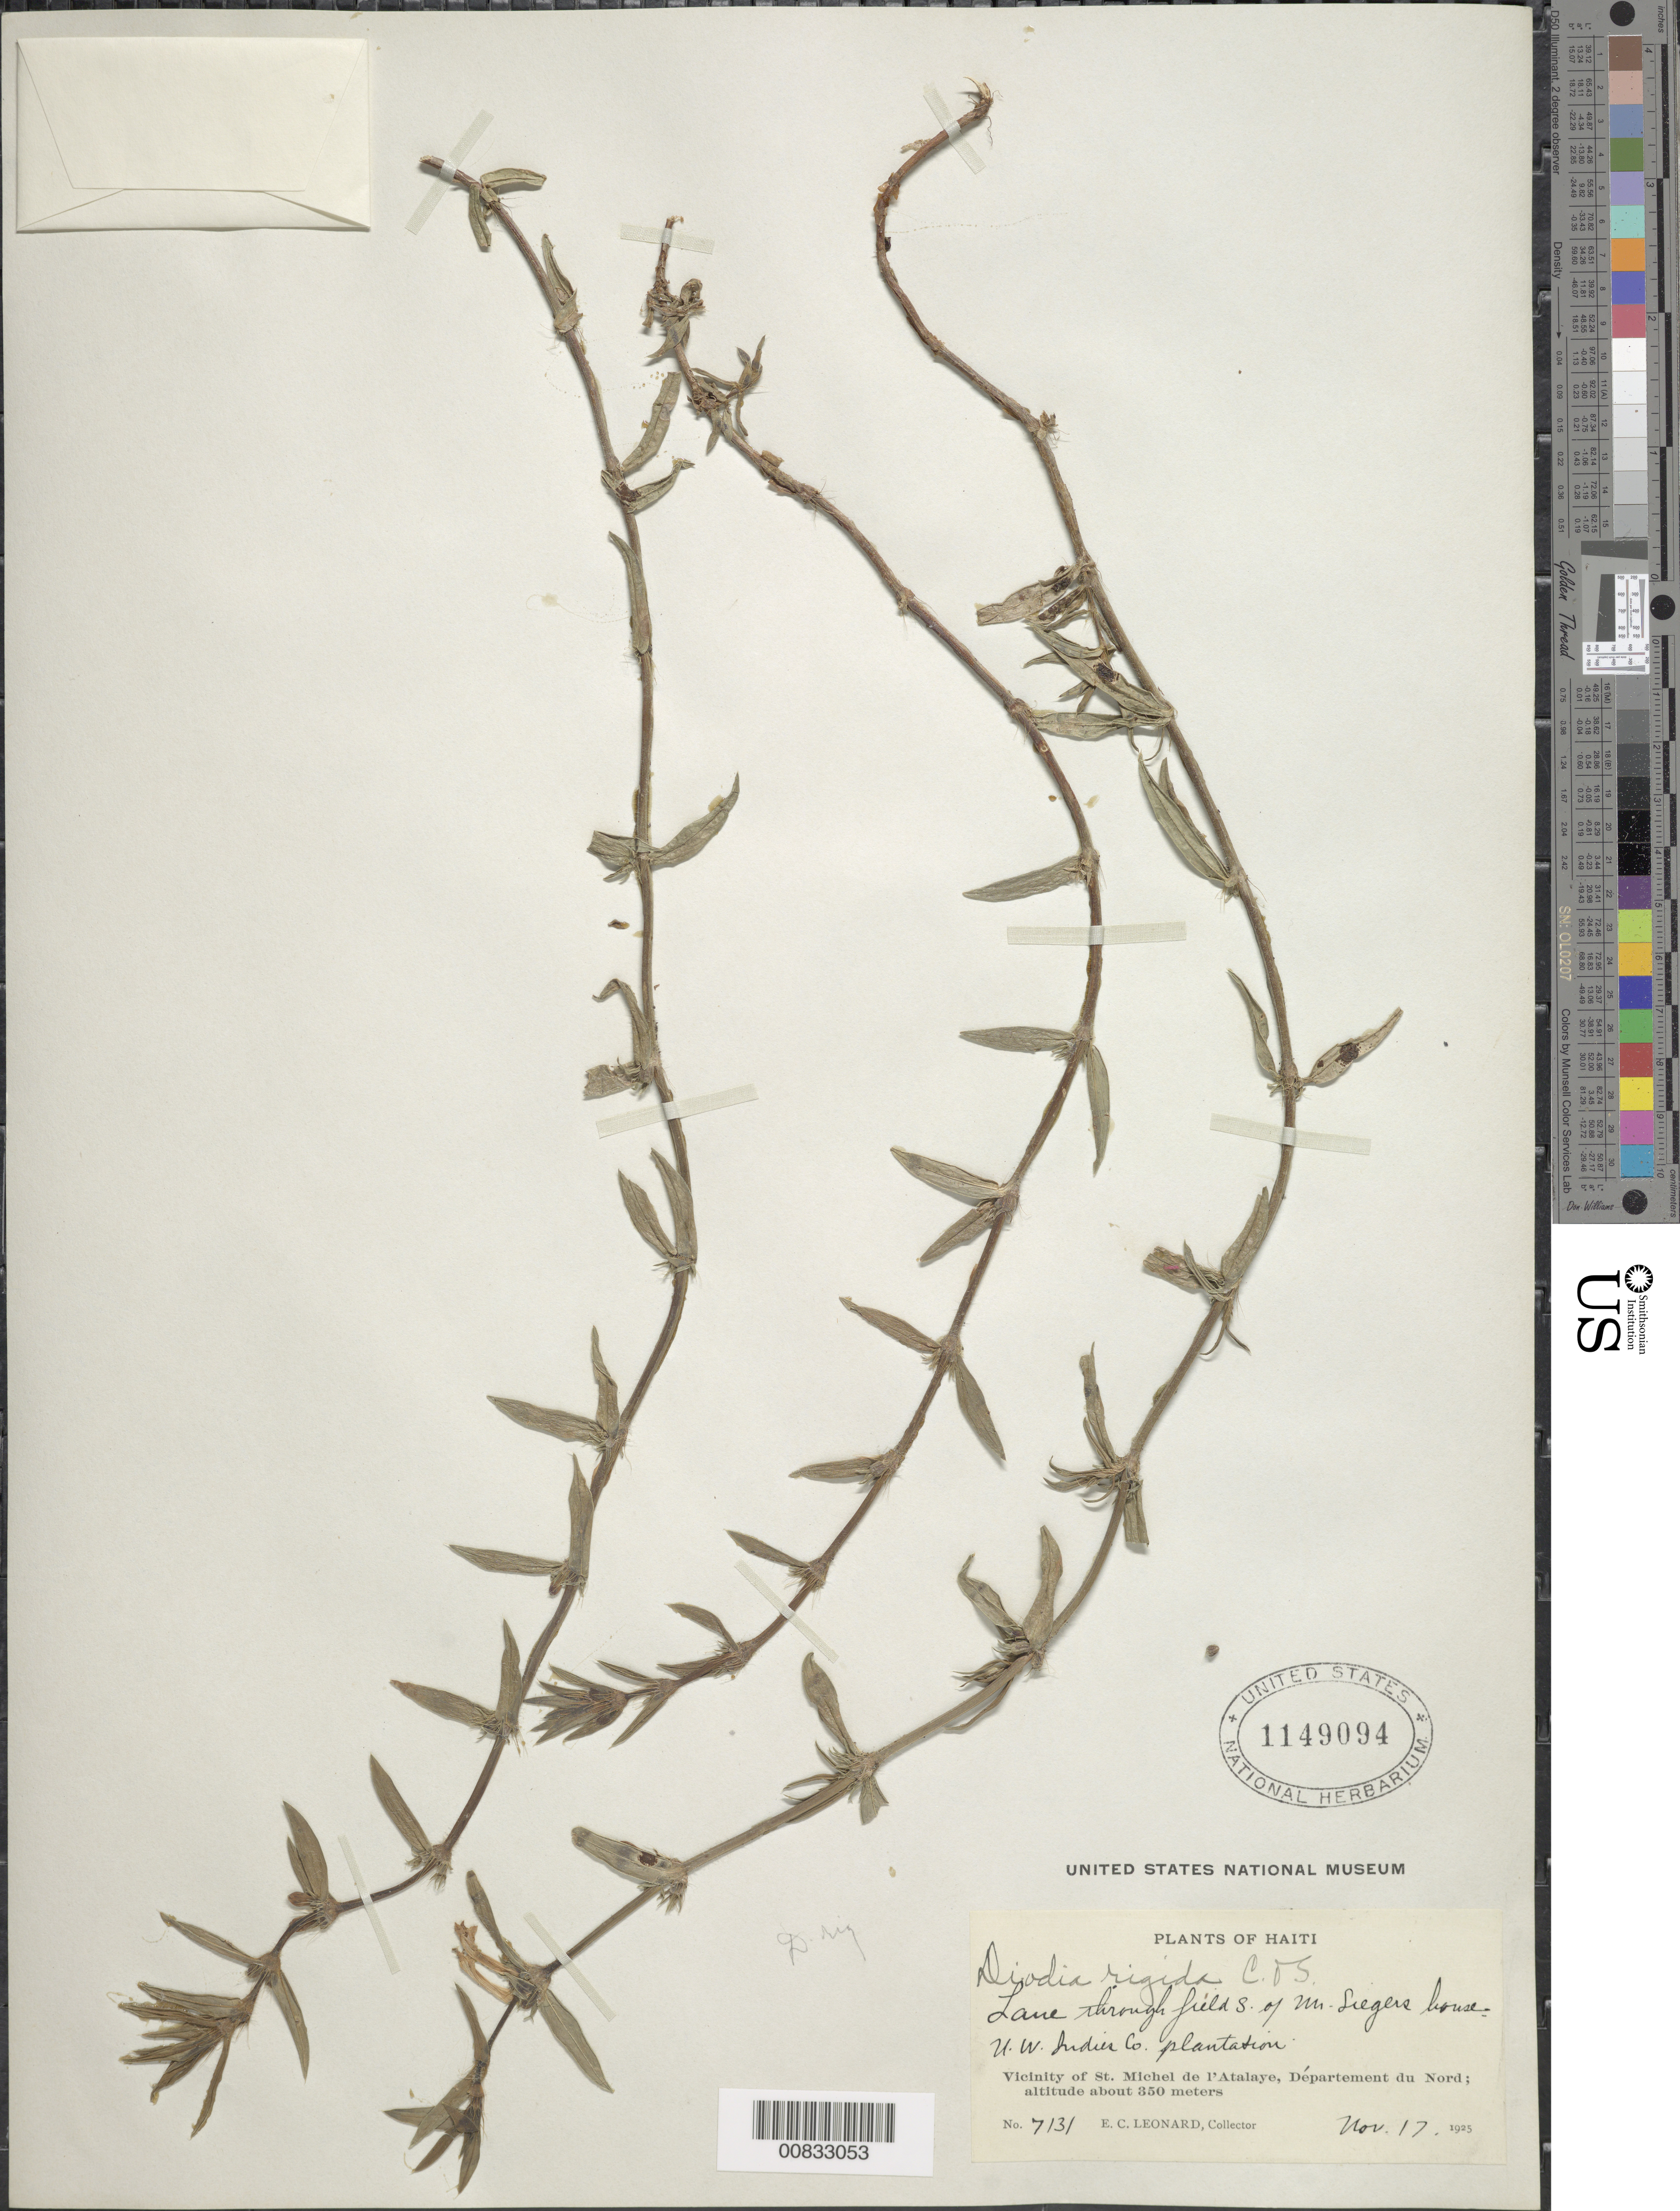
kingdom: Plantae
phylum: Tracheophyta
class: Magnoliopsida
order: Gentianales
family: Rubiaceae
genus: Diodella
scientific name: Diodella apiculata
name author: (Willd. ex Roem. & Schult.) Delprete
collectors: E. C. Leonard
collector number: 7131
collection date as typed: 17 Nov 1925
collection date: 1925-11-17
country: Haiti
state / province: Artibonite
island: Hispaniola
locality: Vicinity of St. Michel de l'Atalaye, S of M. Sieger's house, U West Indies Co. Plantation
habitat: Lane through field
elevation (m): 350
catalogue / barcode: US 1149094